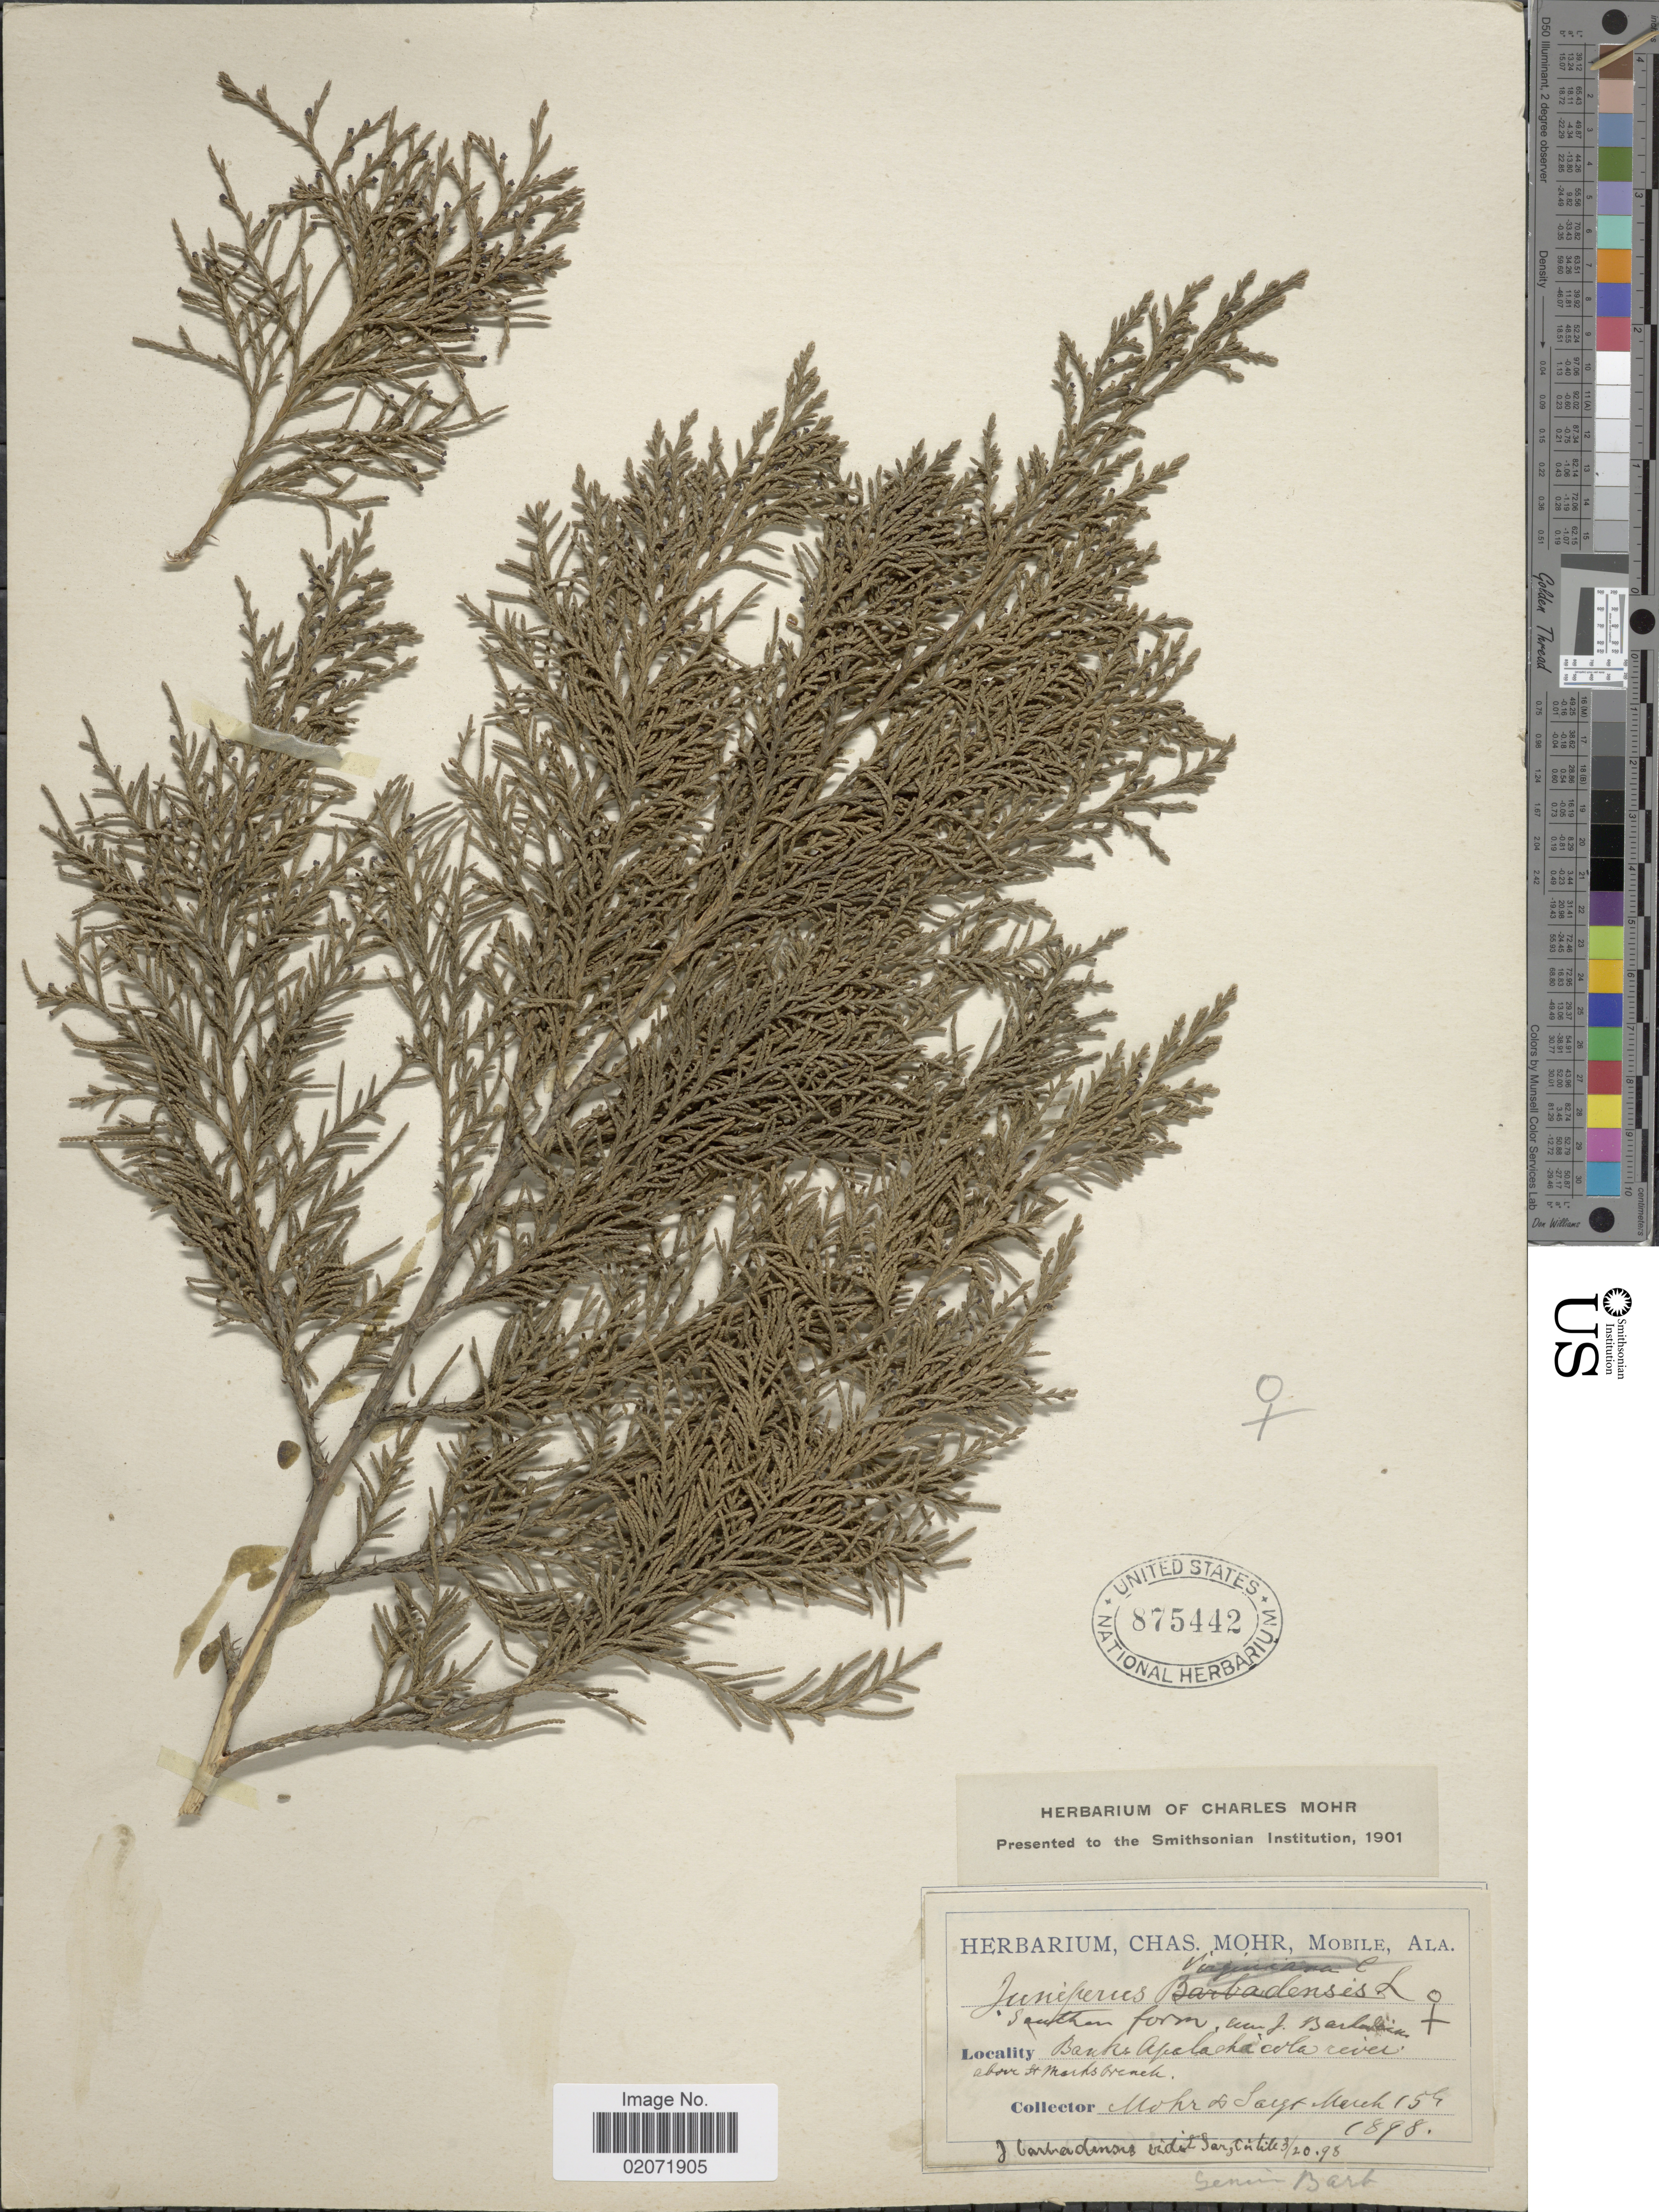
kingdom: Plantae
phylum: Tracheophyta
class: Pinopsida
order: Pinales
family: Cupressaceae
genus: Juniperus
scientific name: Juniperus silicicola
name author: (Small) L.H. Bailey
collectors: C. T. Mohr & -- Sargent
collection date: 1898-03-15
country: United States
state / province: Florida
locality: Banks Apalachicola river above St. Marks branch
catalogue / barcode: US 875442